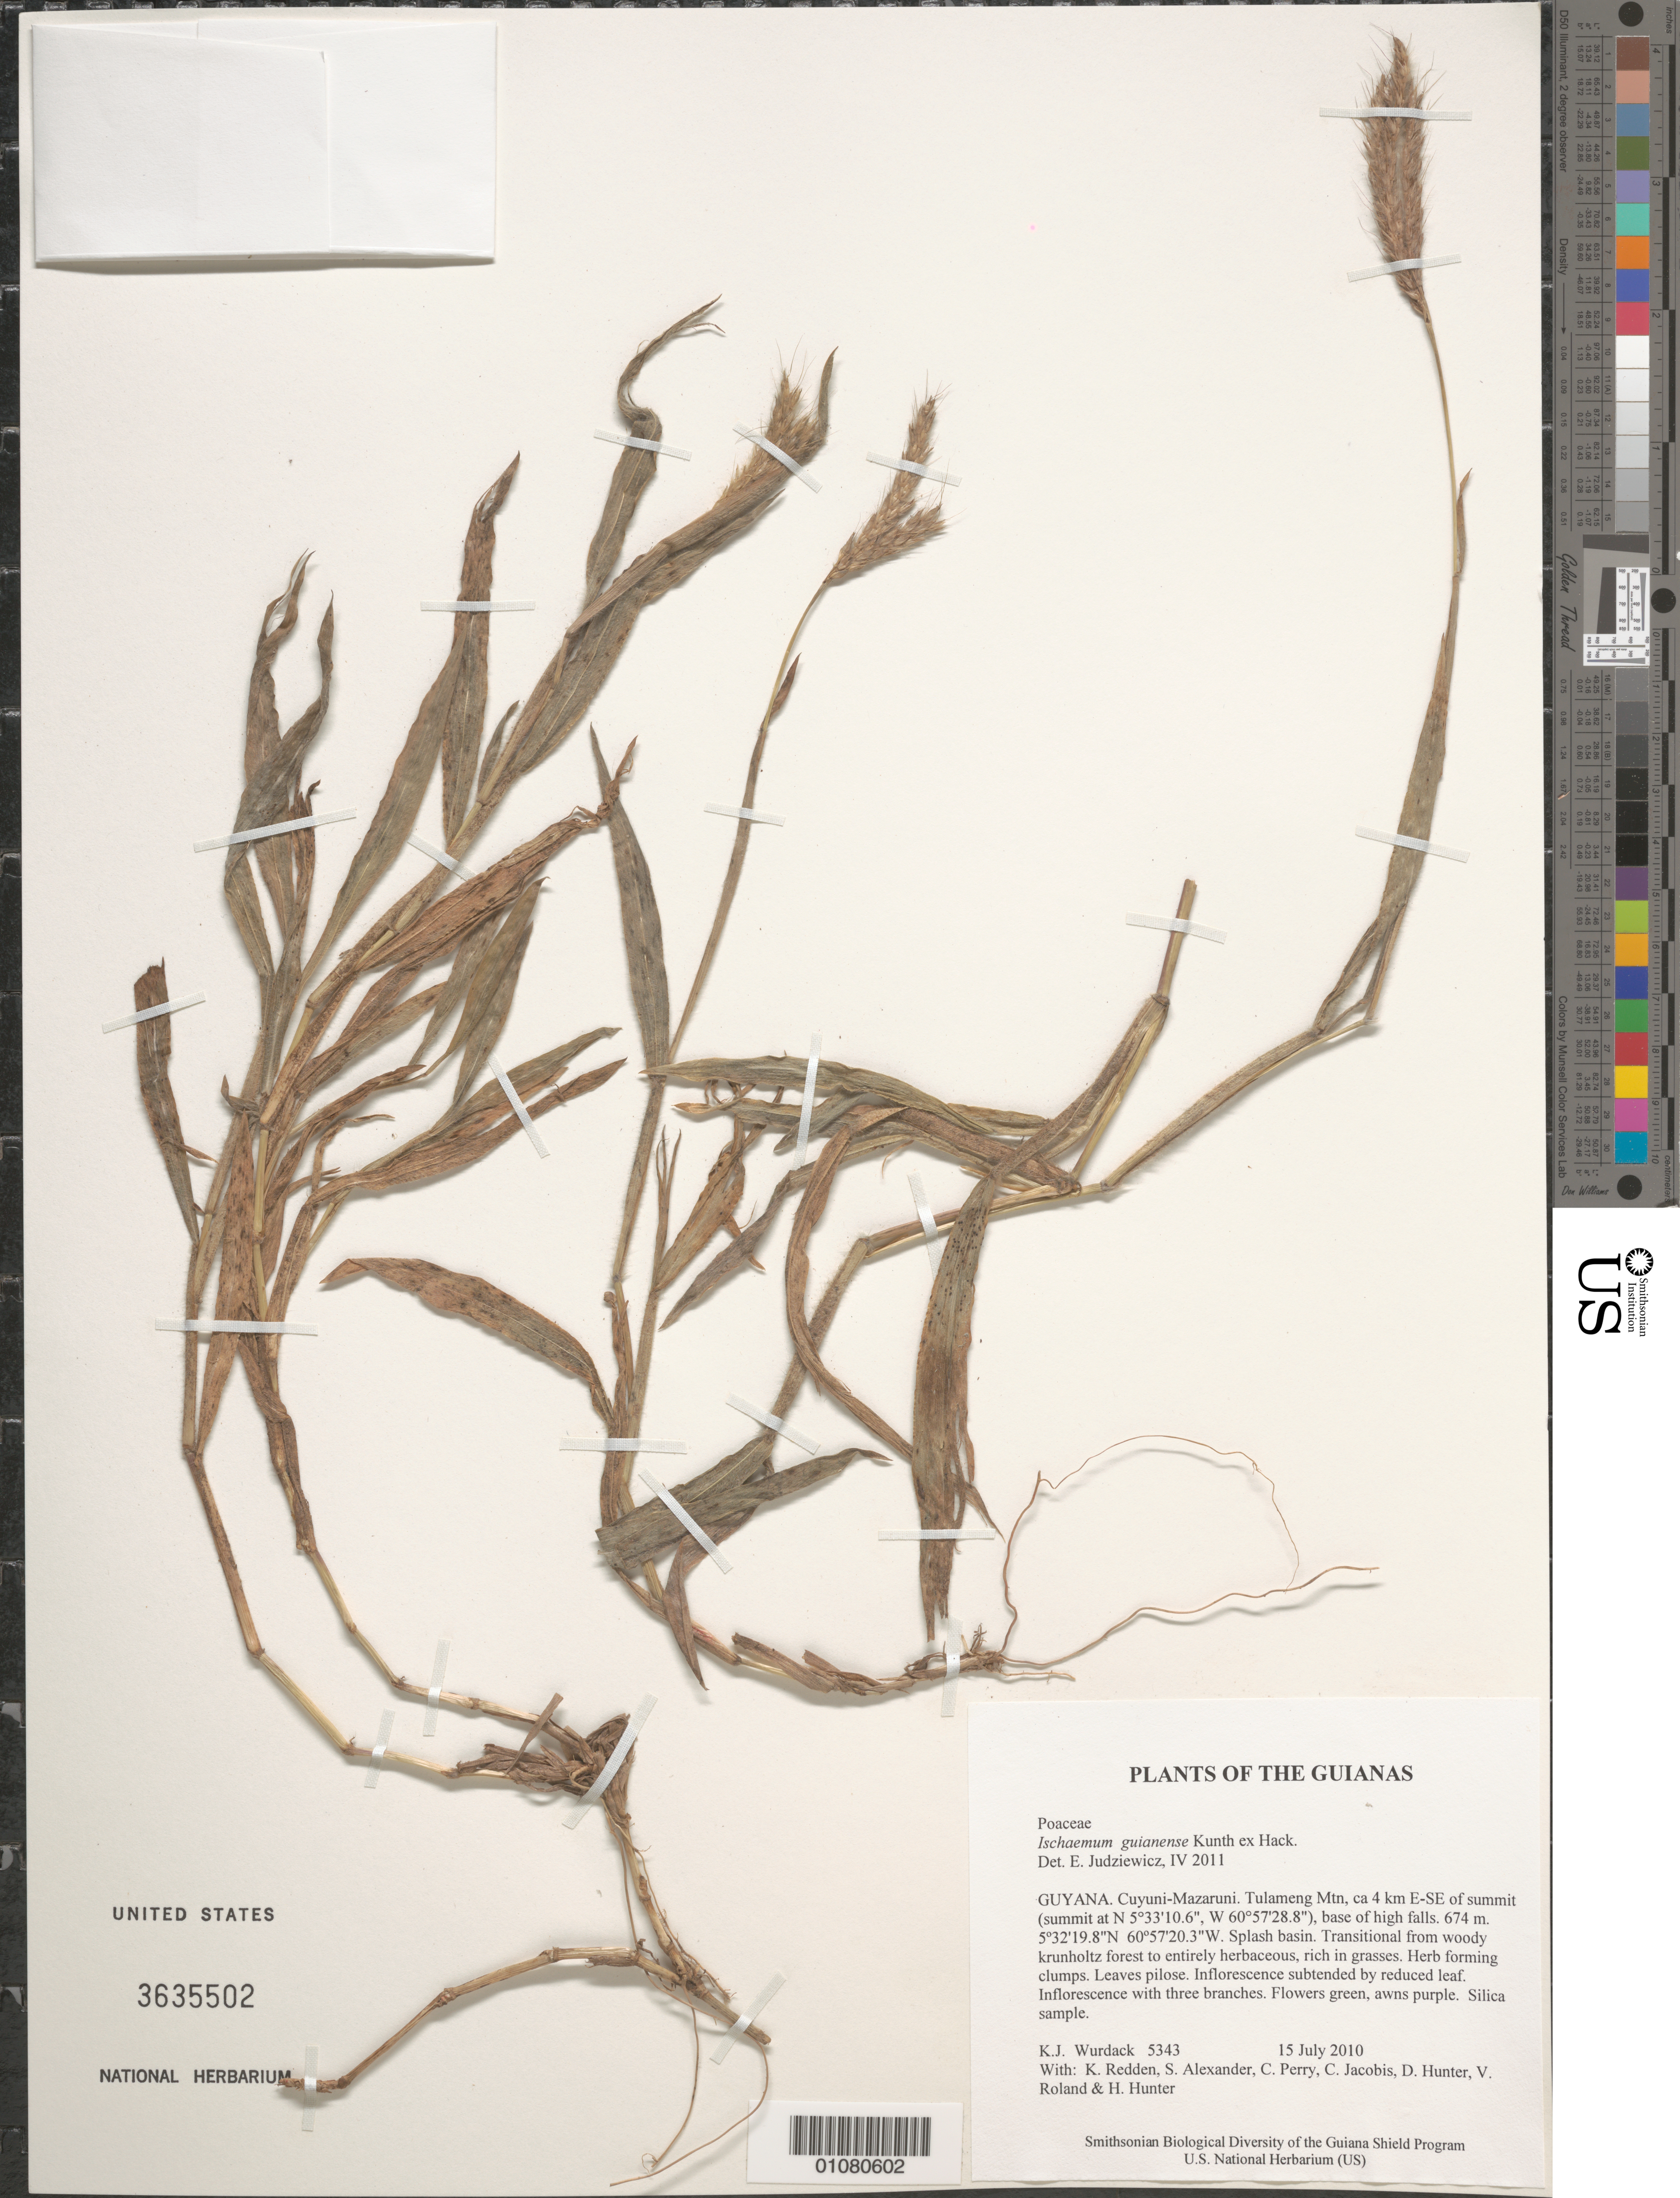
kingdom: Plantae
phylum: Tracheophyta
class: Liliopsida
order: Poales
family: Poaceae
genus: Ischaemum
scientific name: Ischaemum guianense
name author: Kunth ex Hack.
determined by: Judziewicz, E. J.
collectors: K. Wurdack, K. M. Redden, S. N. Alexander, C. Perry, C. Jacobis, D. Hunter, V. Roland & H. Hunter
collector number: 5343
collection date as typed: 15 July 2010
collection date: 2010-07-15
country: Guyana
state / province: Cuyuni-Mazaruni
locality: Tulameng Mtn, ca 4 km E-SE of summit (summit at N 5°33'10.6", W 60°57'28.8"), base of high falls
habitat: Splash basin. Transitional from woody krunholtz forest to entirely herbaceous, rich in grasses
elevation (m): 674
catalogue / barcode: US 3635502